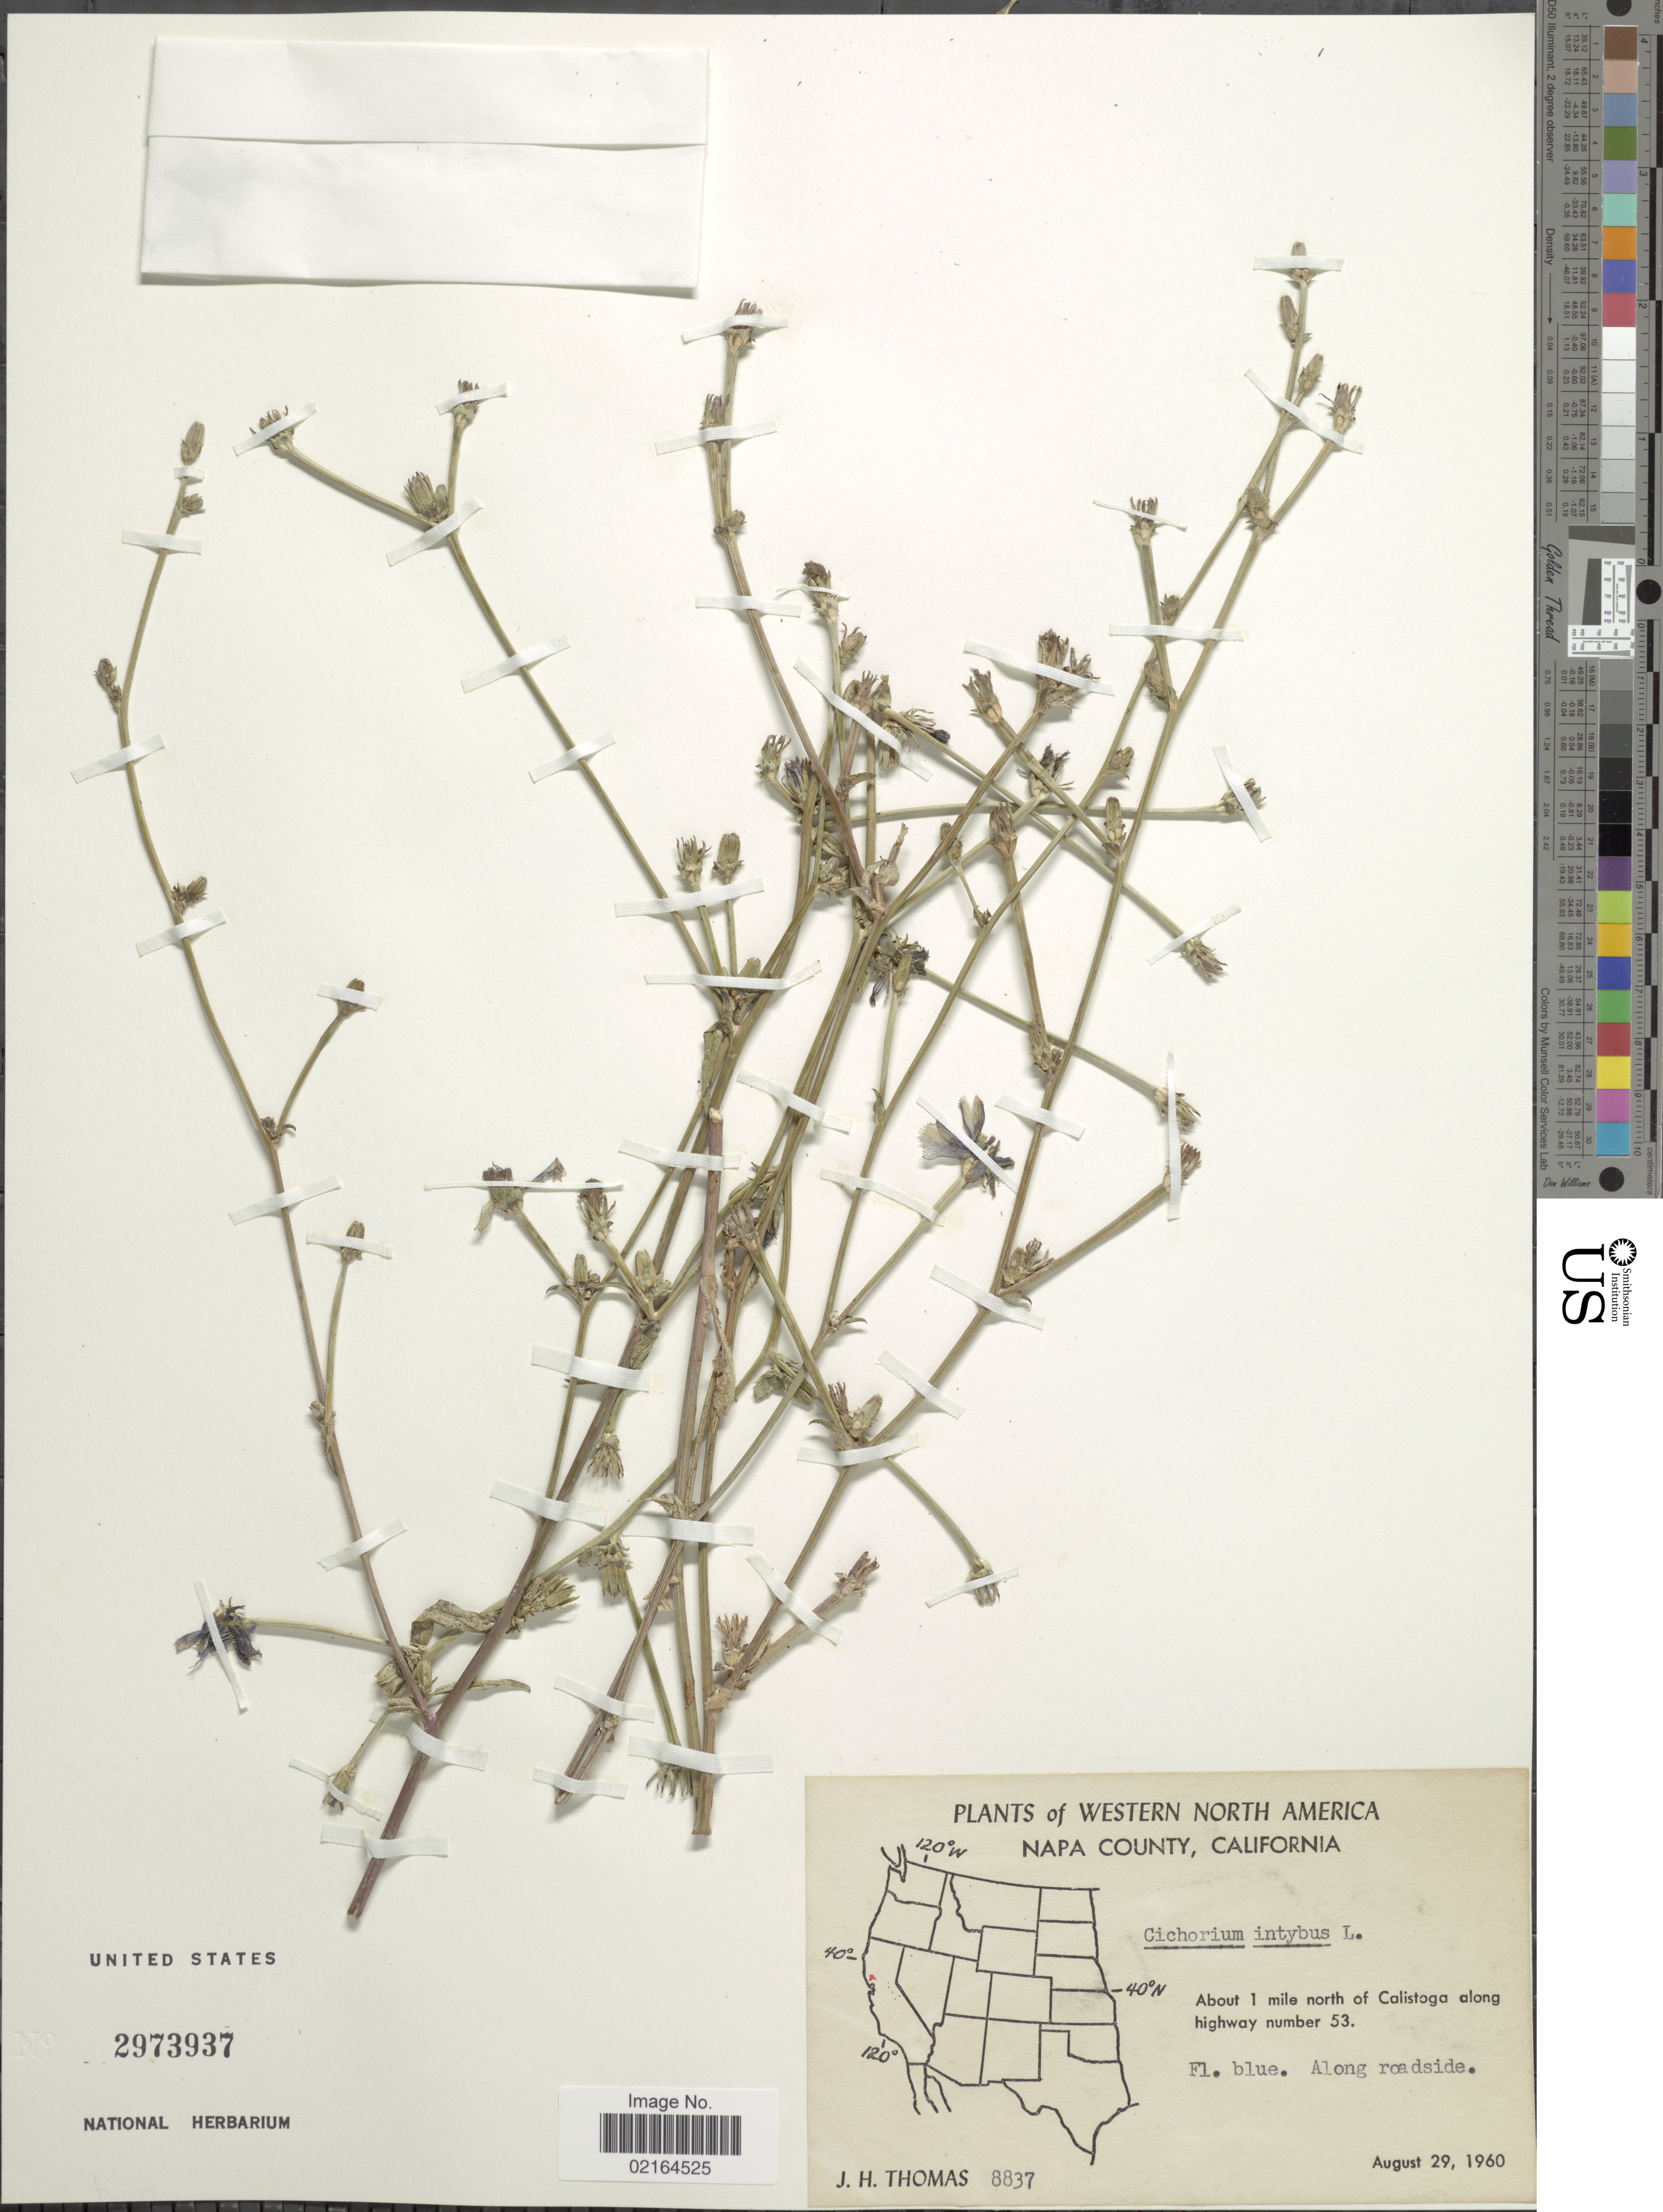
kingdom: Plantae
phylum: Tracheophyta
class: Magnoliopsida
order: Asterales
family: Asteraceae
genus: Cichorium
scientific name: Cichorium intybus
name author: L.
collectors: J. H. Thomas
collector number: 8837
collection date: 1960-08-29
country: United States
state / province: California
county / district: Napa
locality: Western North America, Napa County, California, About 1 miles north of Calistaga along highway number 53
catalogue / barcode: US 297393